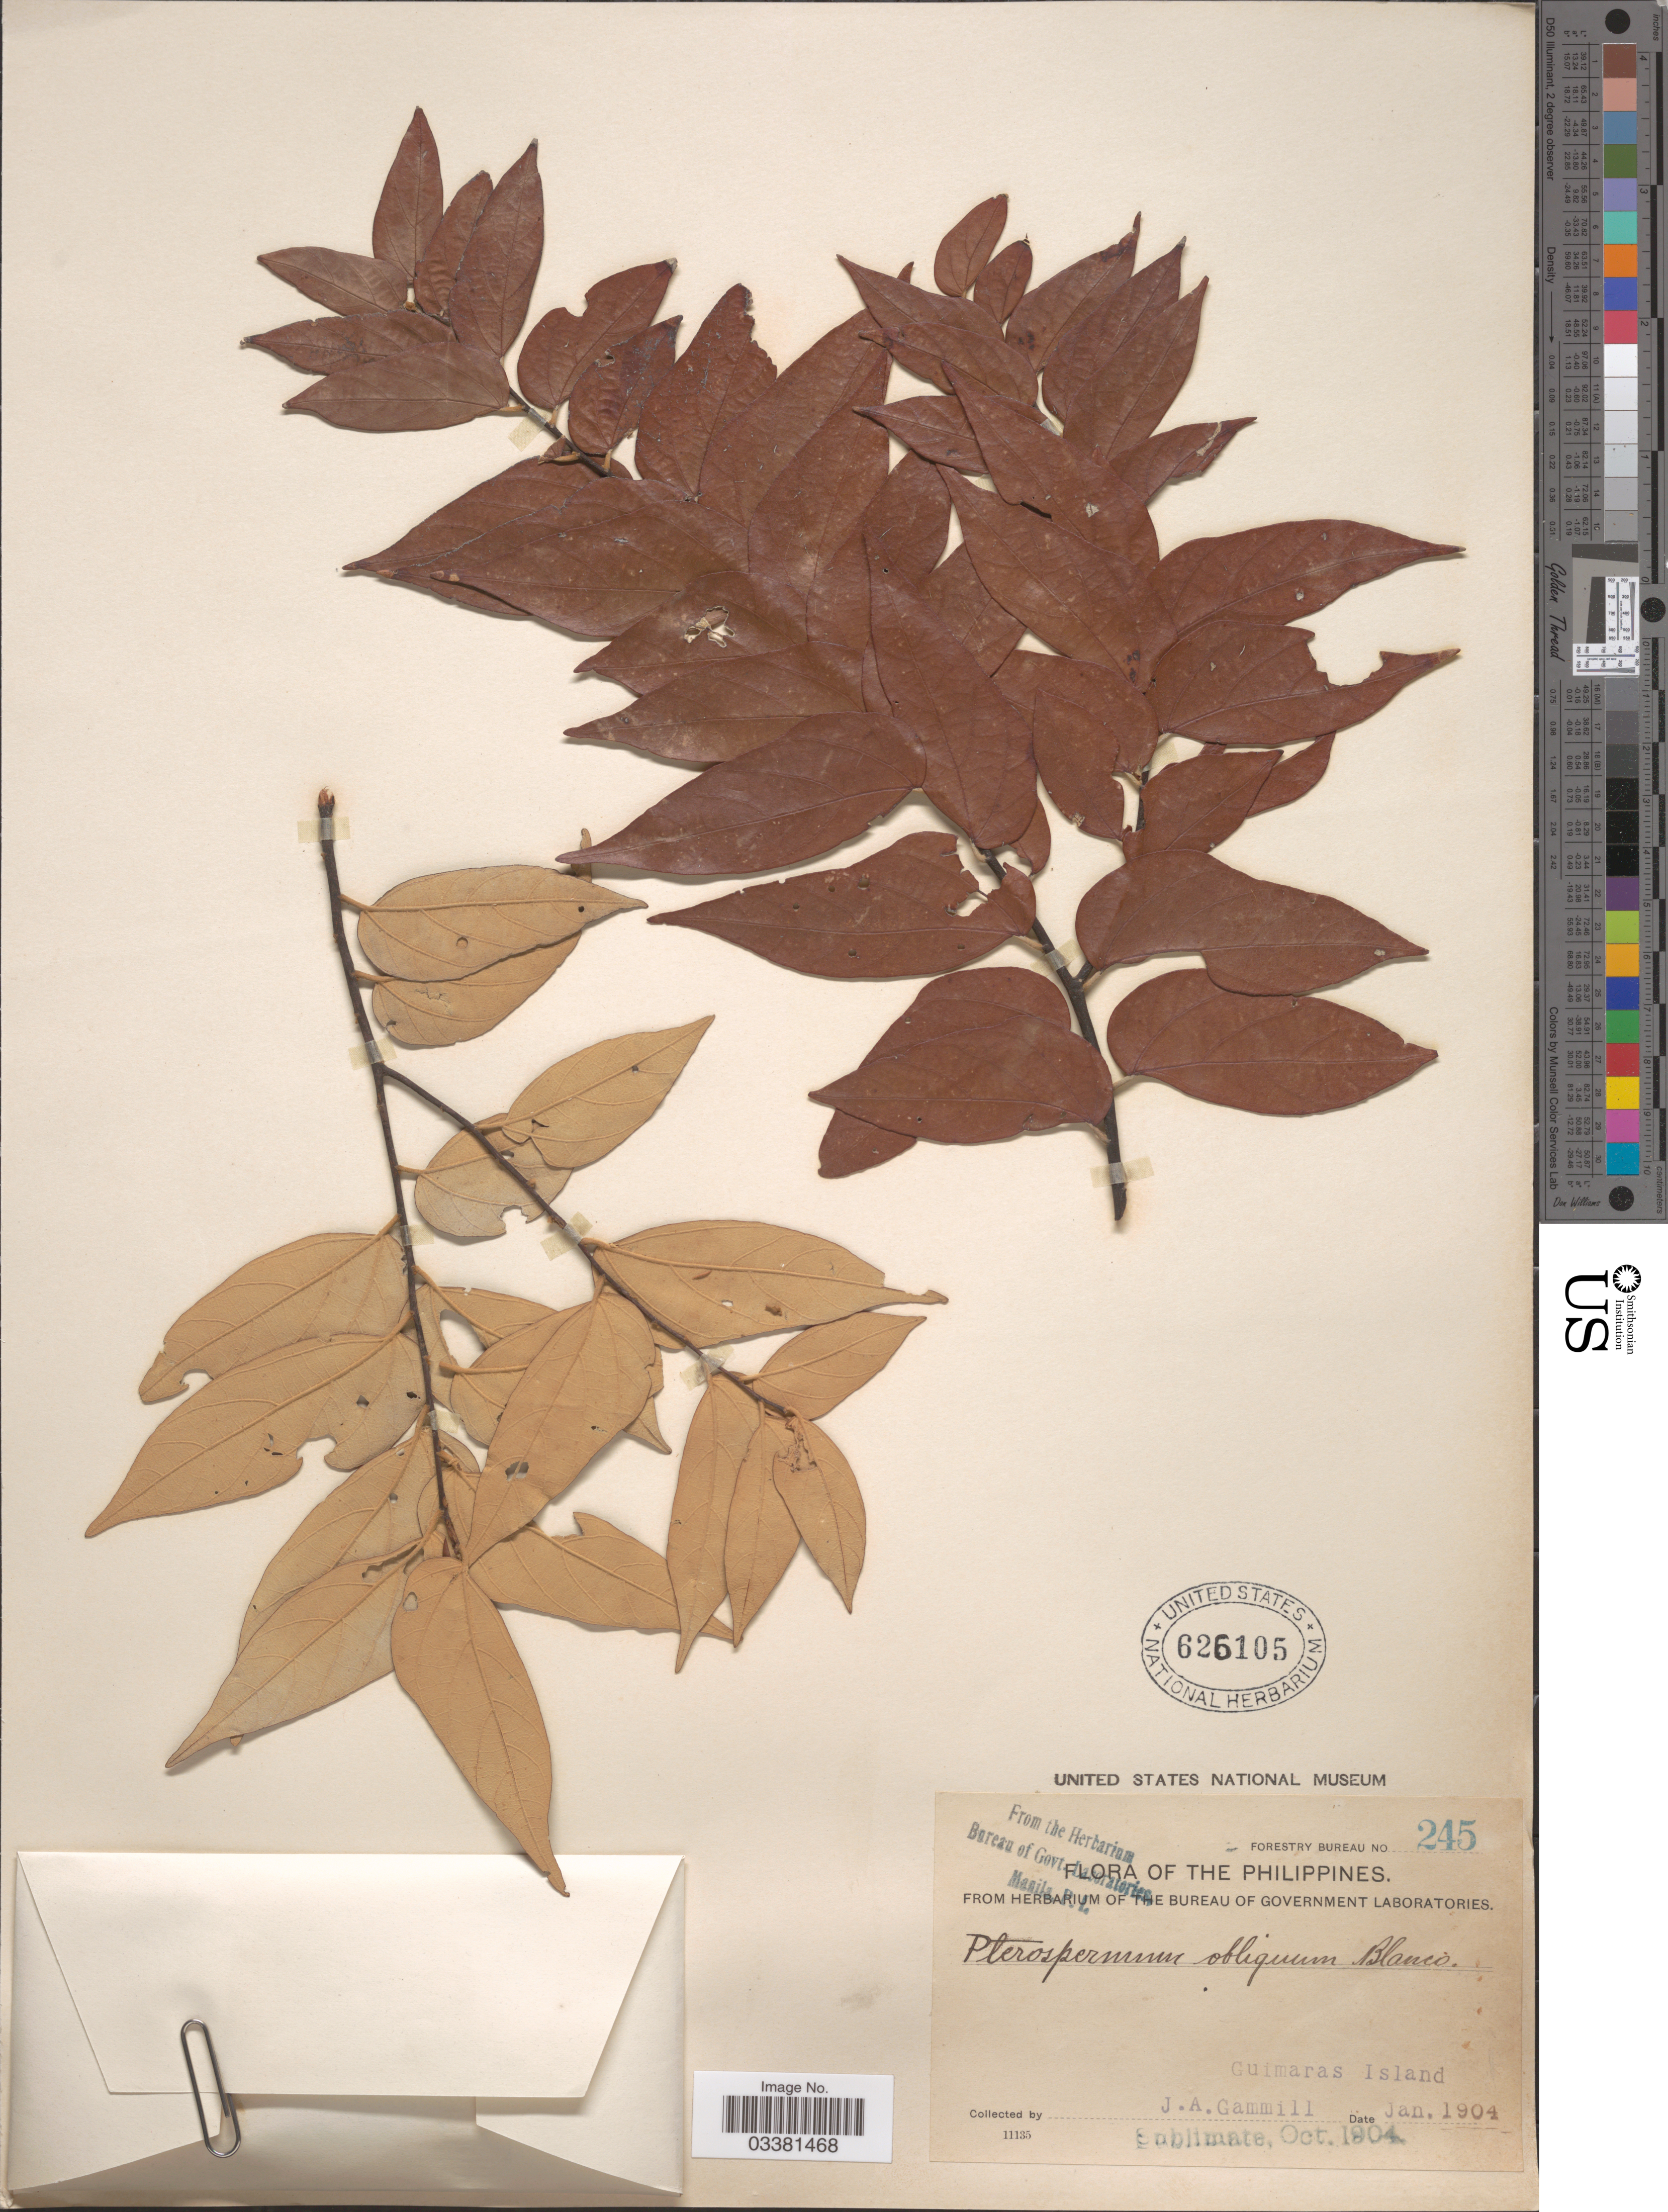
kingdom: Plantae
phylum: Tracheophyta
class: Magnoliopsida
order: Malvales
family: Malvaceae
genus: Pterospermum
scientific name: Pterospermum obliquum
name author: Blanco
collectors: J. Gammill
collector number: Forestry Bureau 245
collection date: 1904-01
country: Philippines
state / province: Western Visayas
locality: Guimaras Island.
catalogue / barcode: US 626105